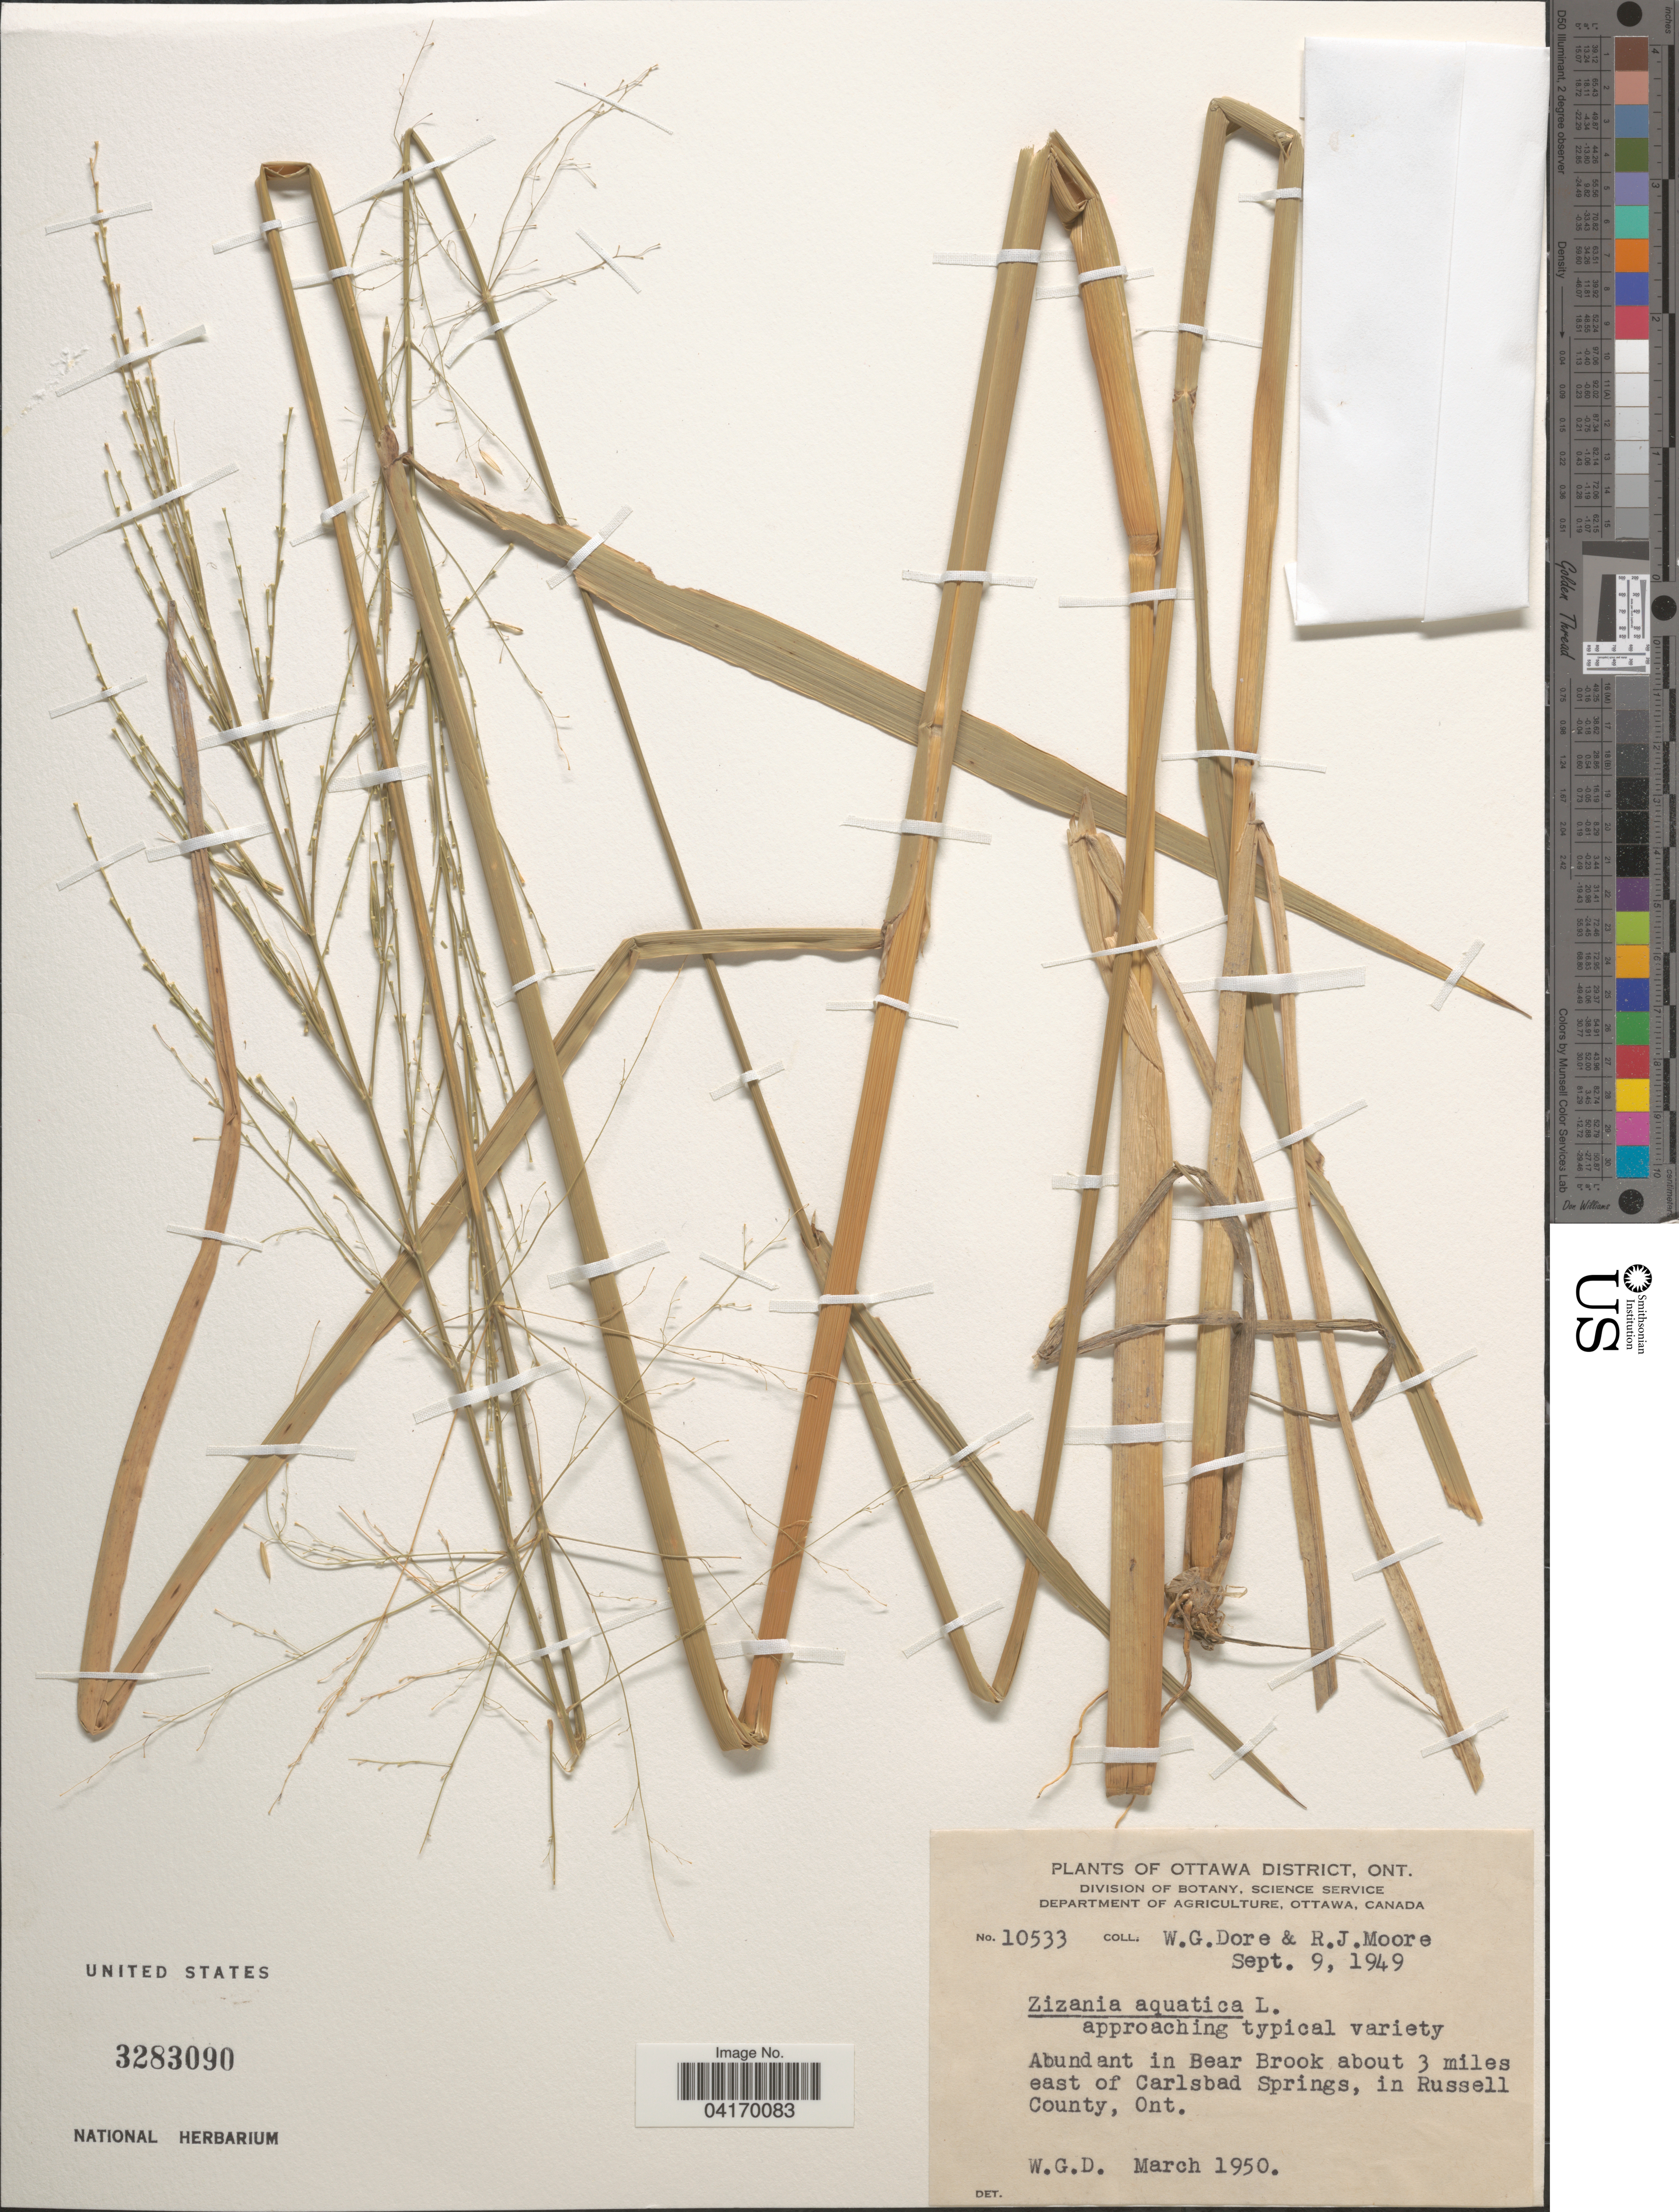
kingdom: Plantae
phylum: Tracheophyta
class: Liliopsida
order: Poales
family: Poaceae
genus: Zizania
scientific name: Zizania aquatica var. aquatica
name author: L.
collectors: W. Dore & R. J. Moore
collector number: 10533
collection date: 1949-09-09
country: Canada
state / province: Ontario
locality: Ottawa District. Abundant in Bear Brook about 3 miles east of Carlsbad Springs, in Russell County.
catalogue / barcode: US 3283090